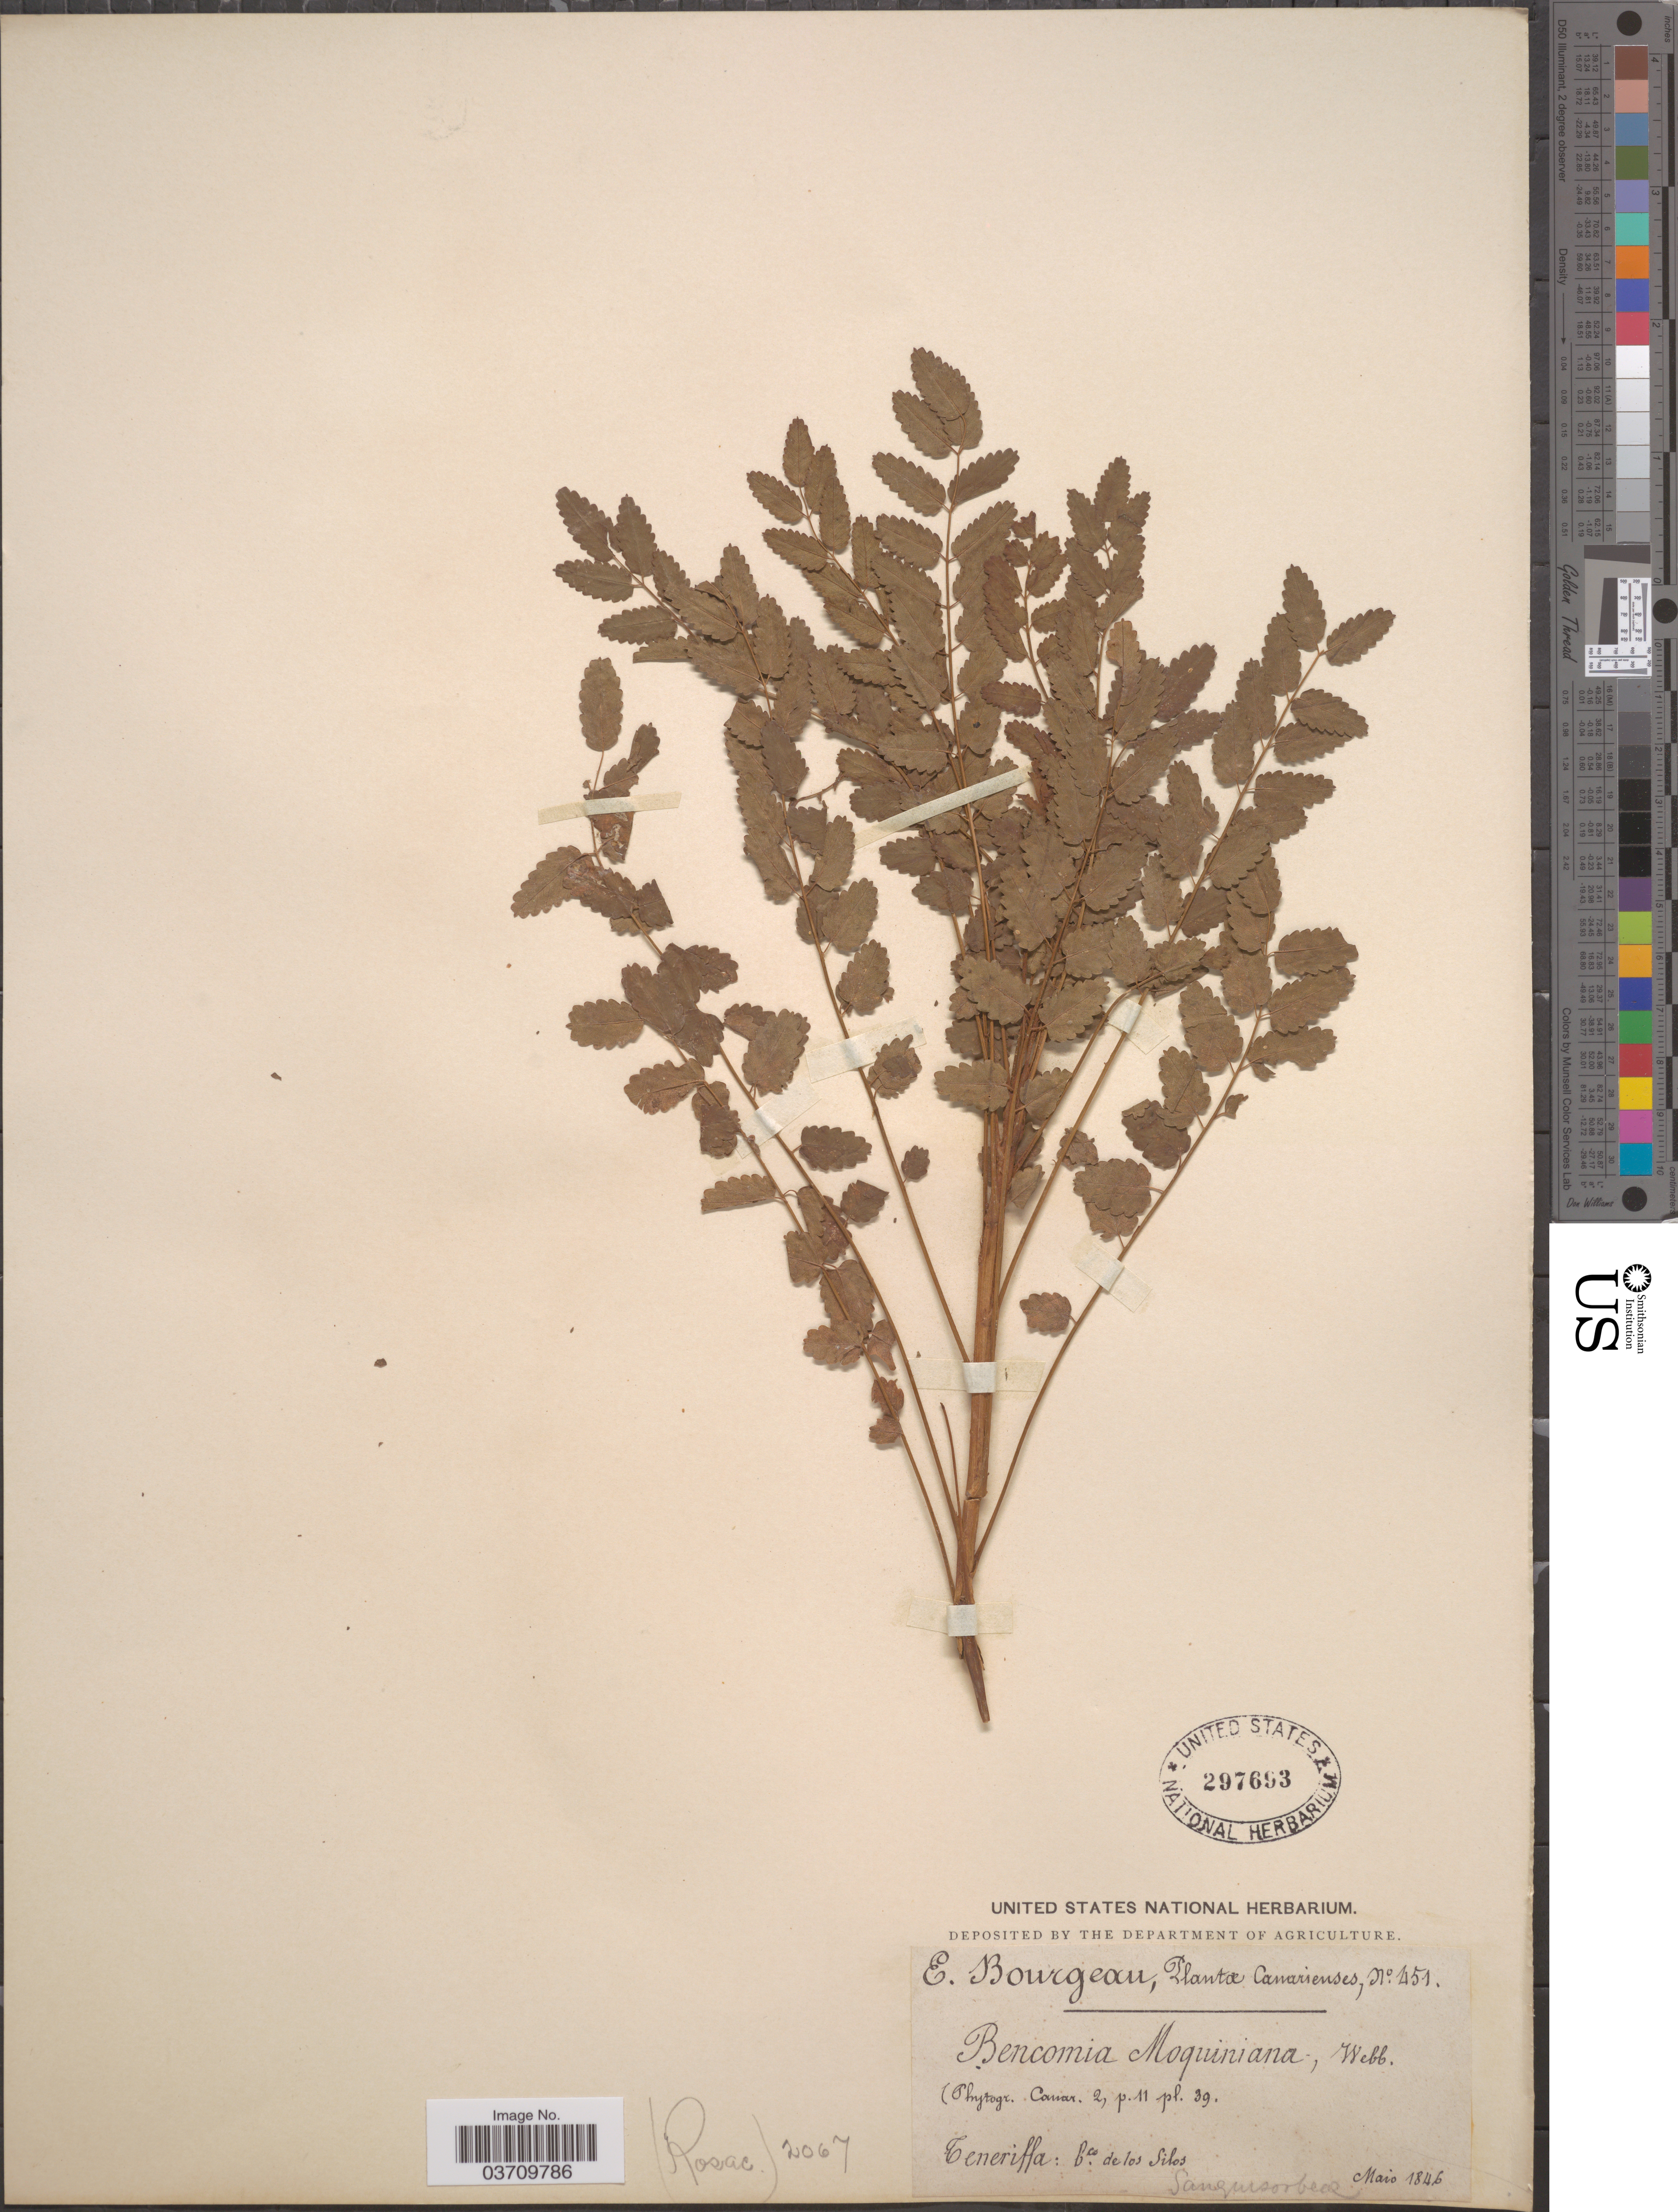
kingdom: Plantae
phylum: Tracheophyta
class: Magnoliopsida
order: Rosales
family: Rosaceae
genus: Bencomia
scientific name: Bencomia caudata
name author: Webb. & Berthel.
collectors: E. Bourgeau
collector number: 451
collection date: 1846-05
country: Spain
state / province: Canarias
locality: Teneriffa: fco. de los Silos.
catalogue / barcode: US 297693